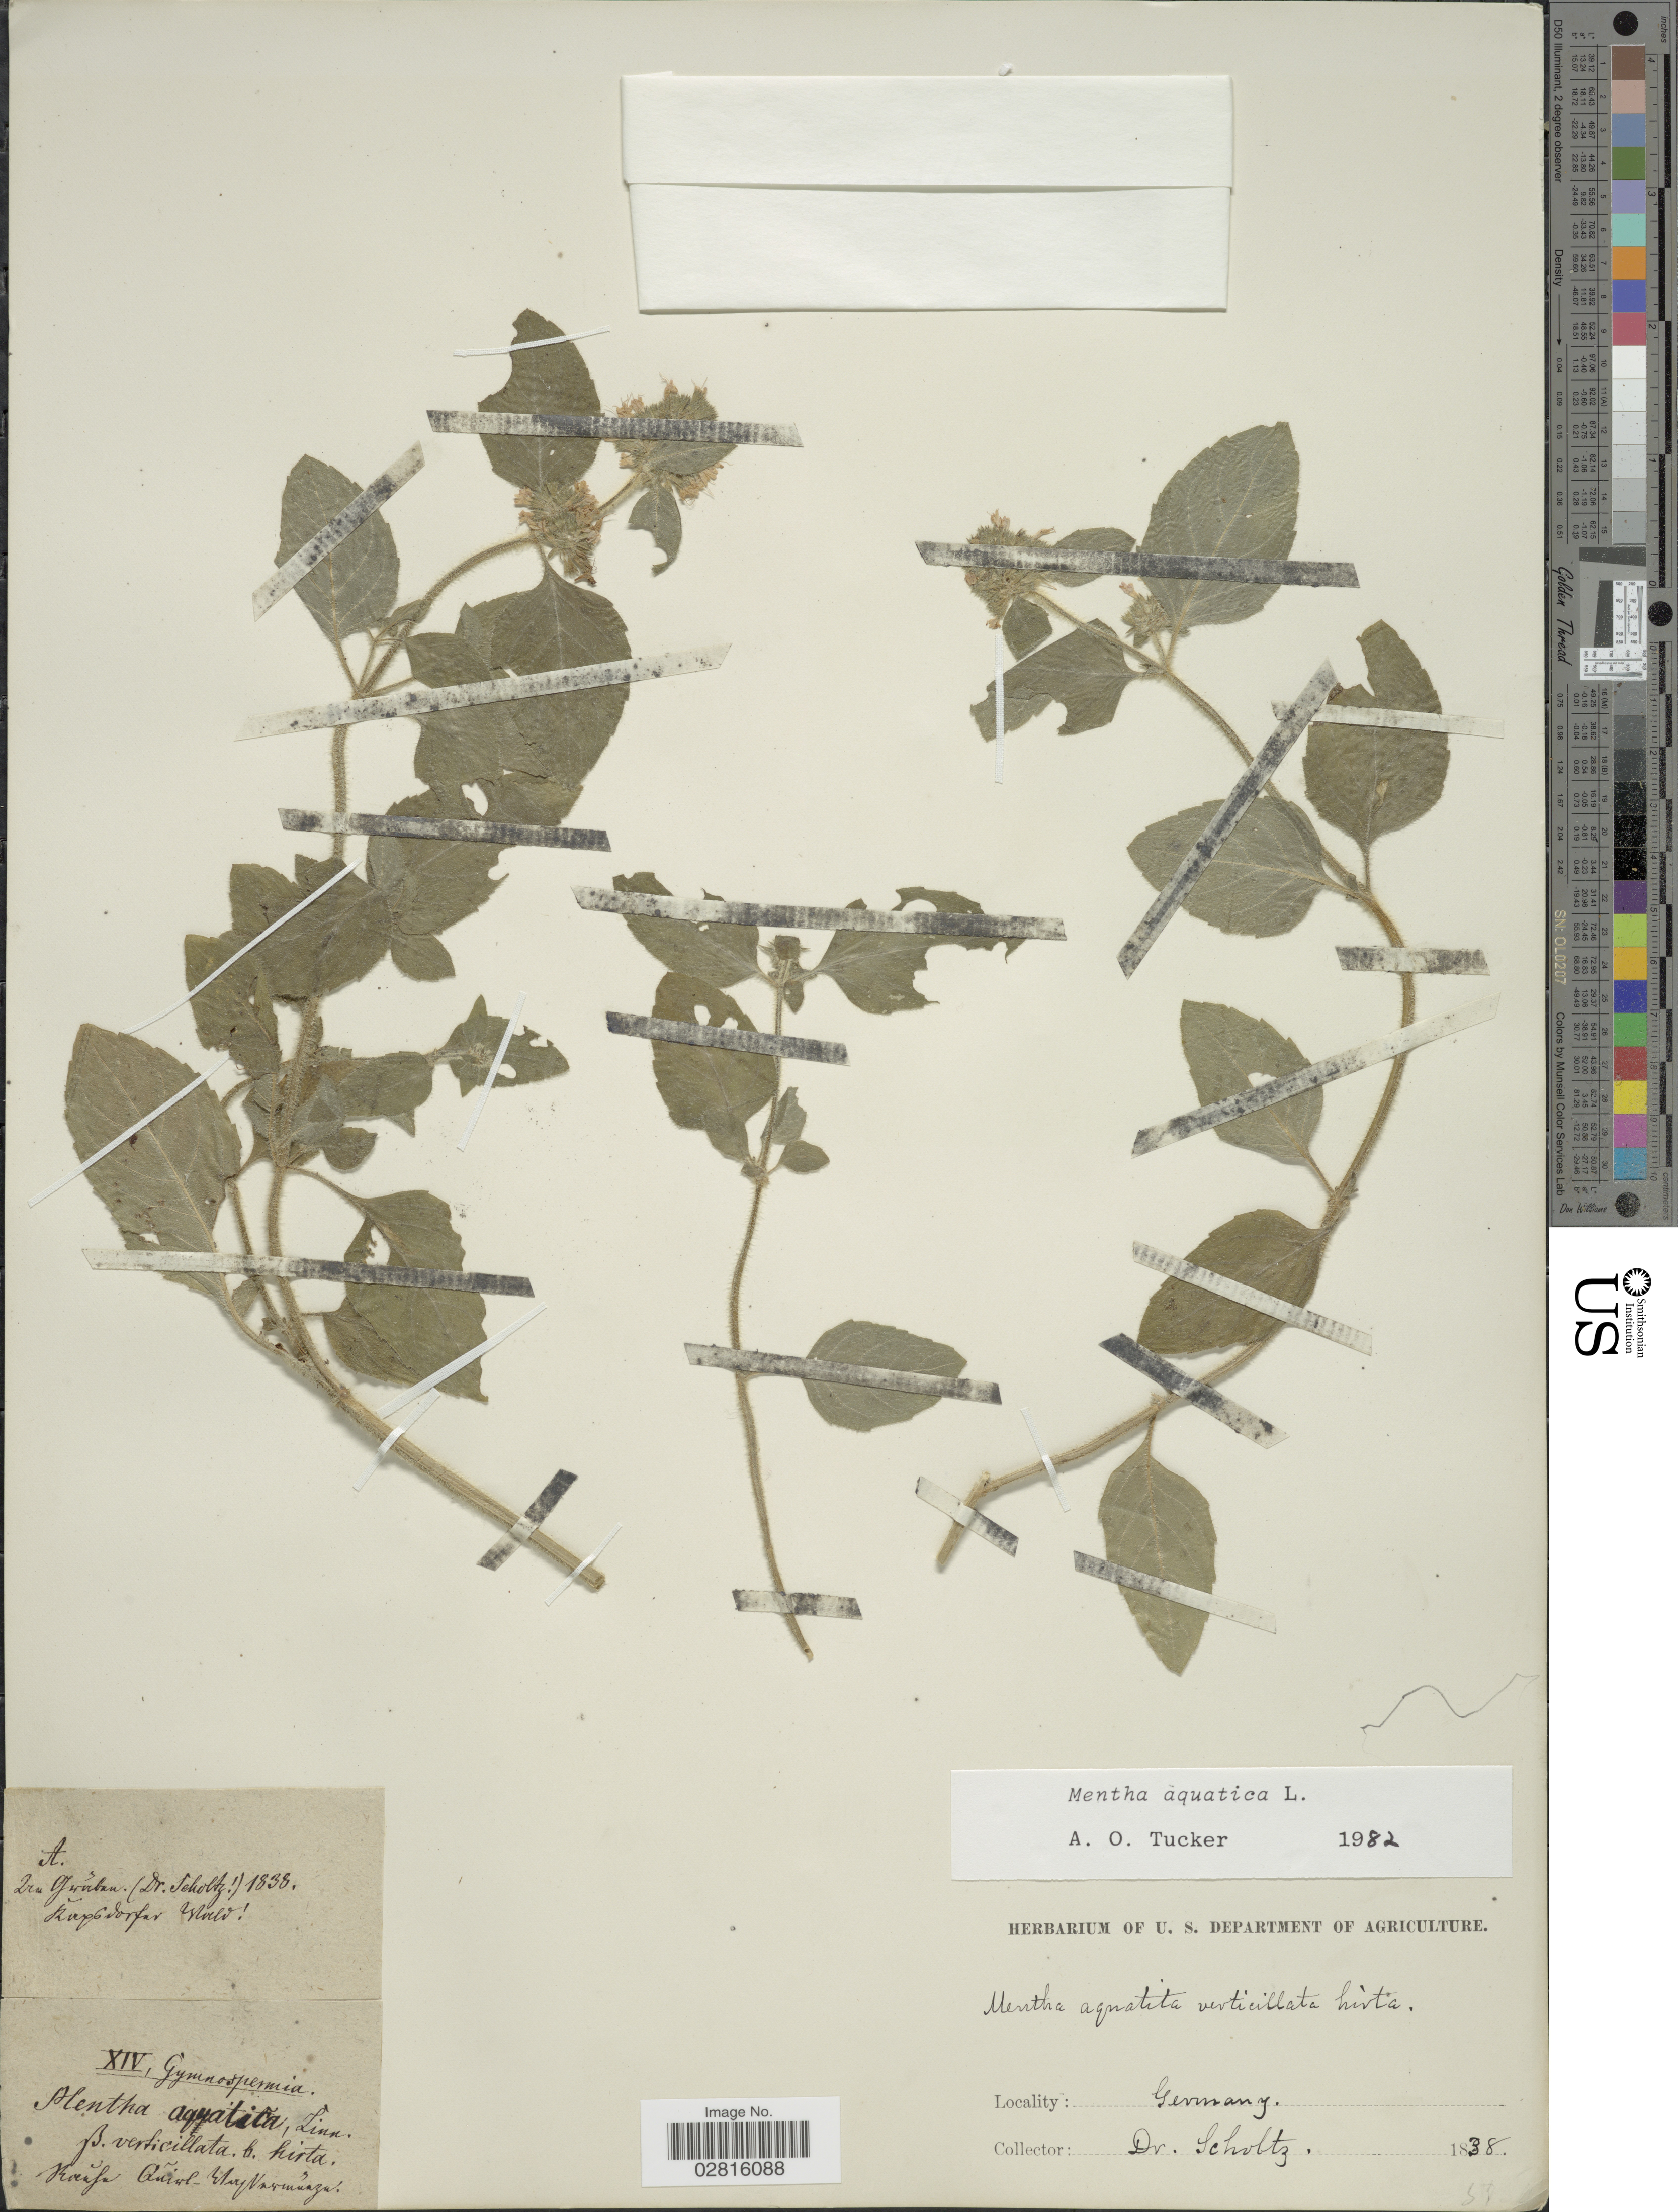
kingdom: Plantae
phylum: Tracheophyta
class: Magnoliopsida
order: Lamiales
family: Lamiaceae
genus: Mentha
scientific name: Mentha aquatica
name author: L.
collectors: -. Scholtz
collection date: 1838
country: Germany